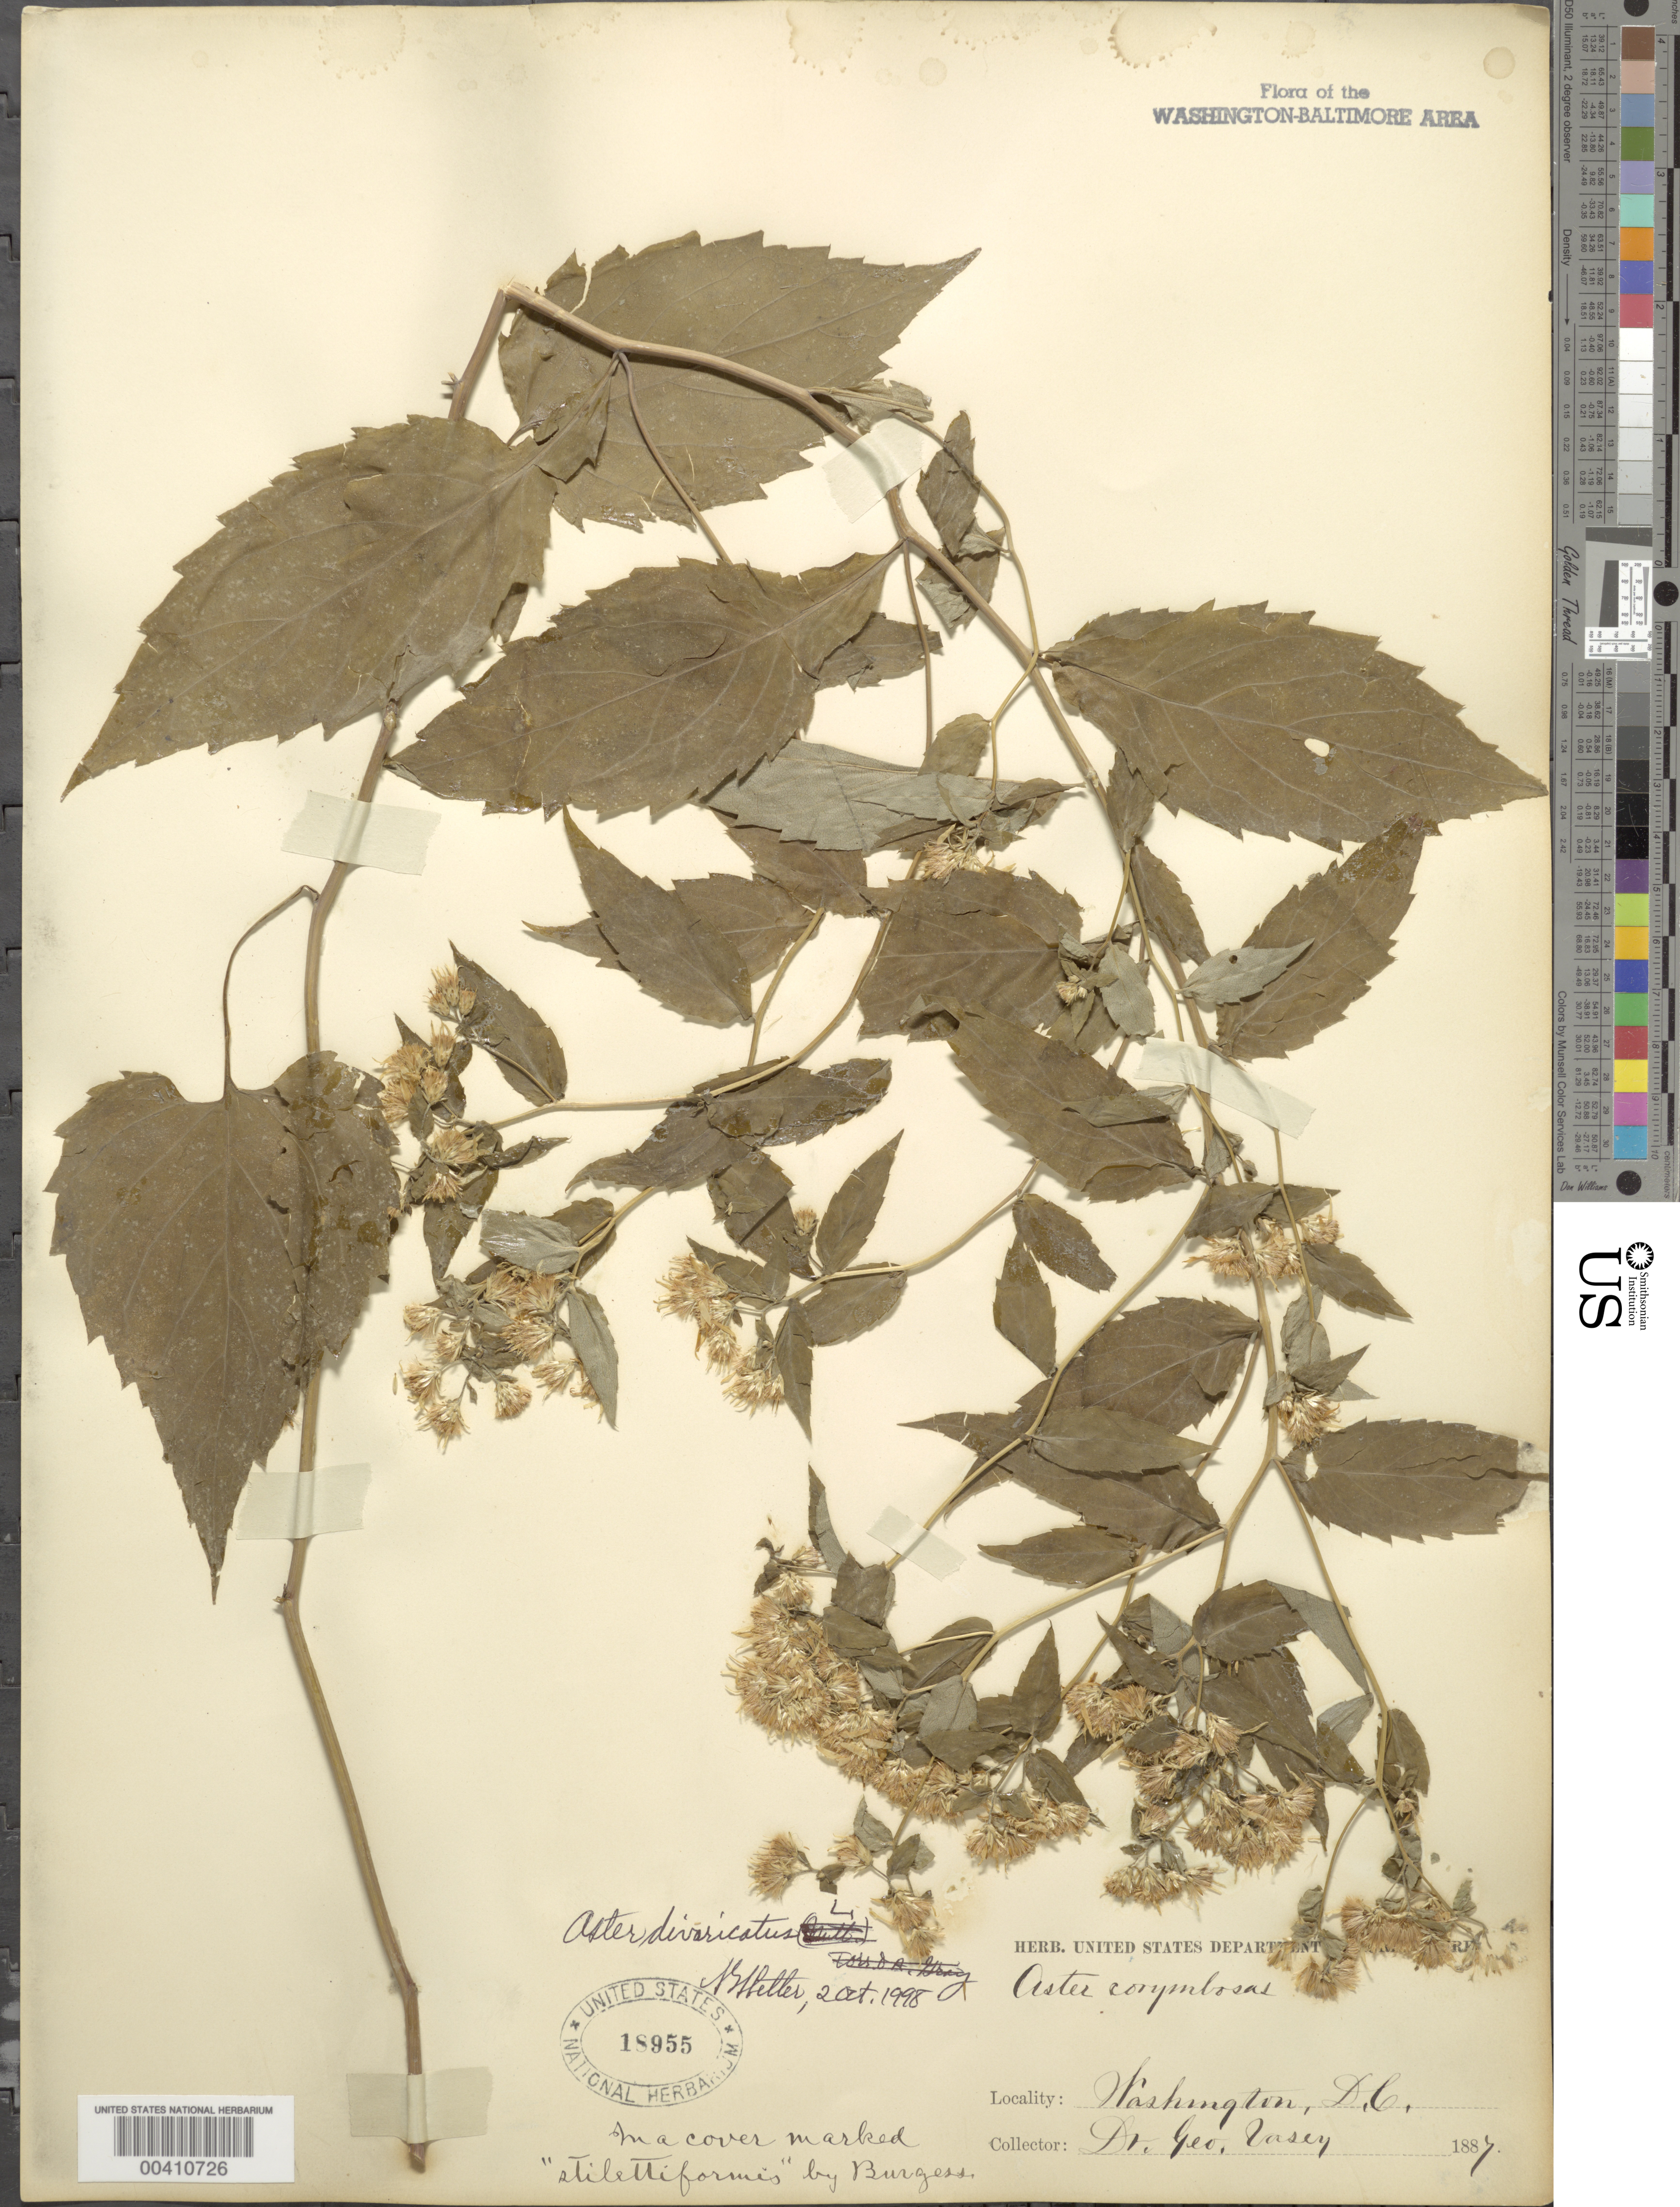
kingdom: Plantae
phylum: Tracheophyta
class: Magnoliopsida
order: Asterales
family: Asteraceae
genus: Eurybia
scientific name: Eurybia divaricata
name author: (L.) G.L. Nesom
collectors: G. Vasey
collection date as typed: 1887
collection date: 1887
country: United States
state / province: District of Columbia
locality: Washington DC Area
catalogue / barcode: US 18955